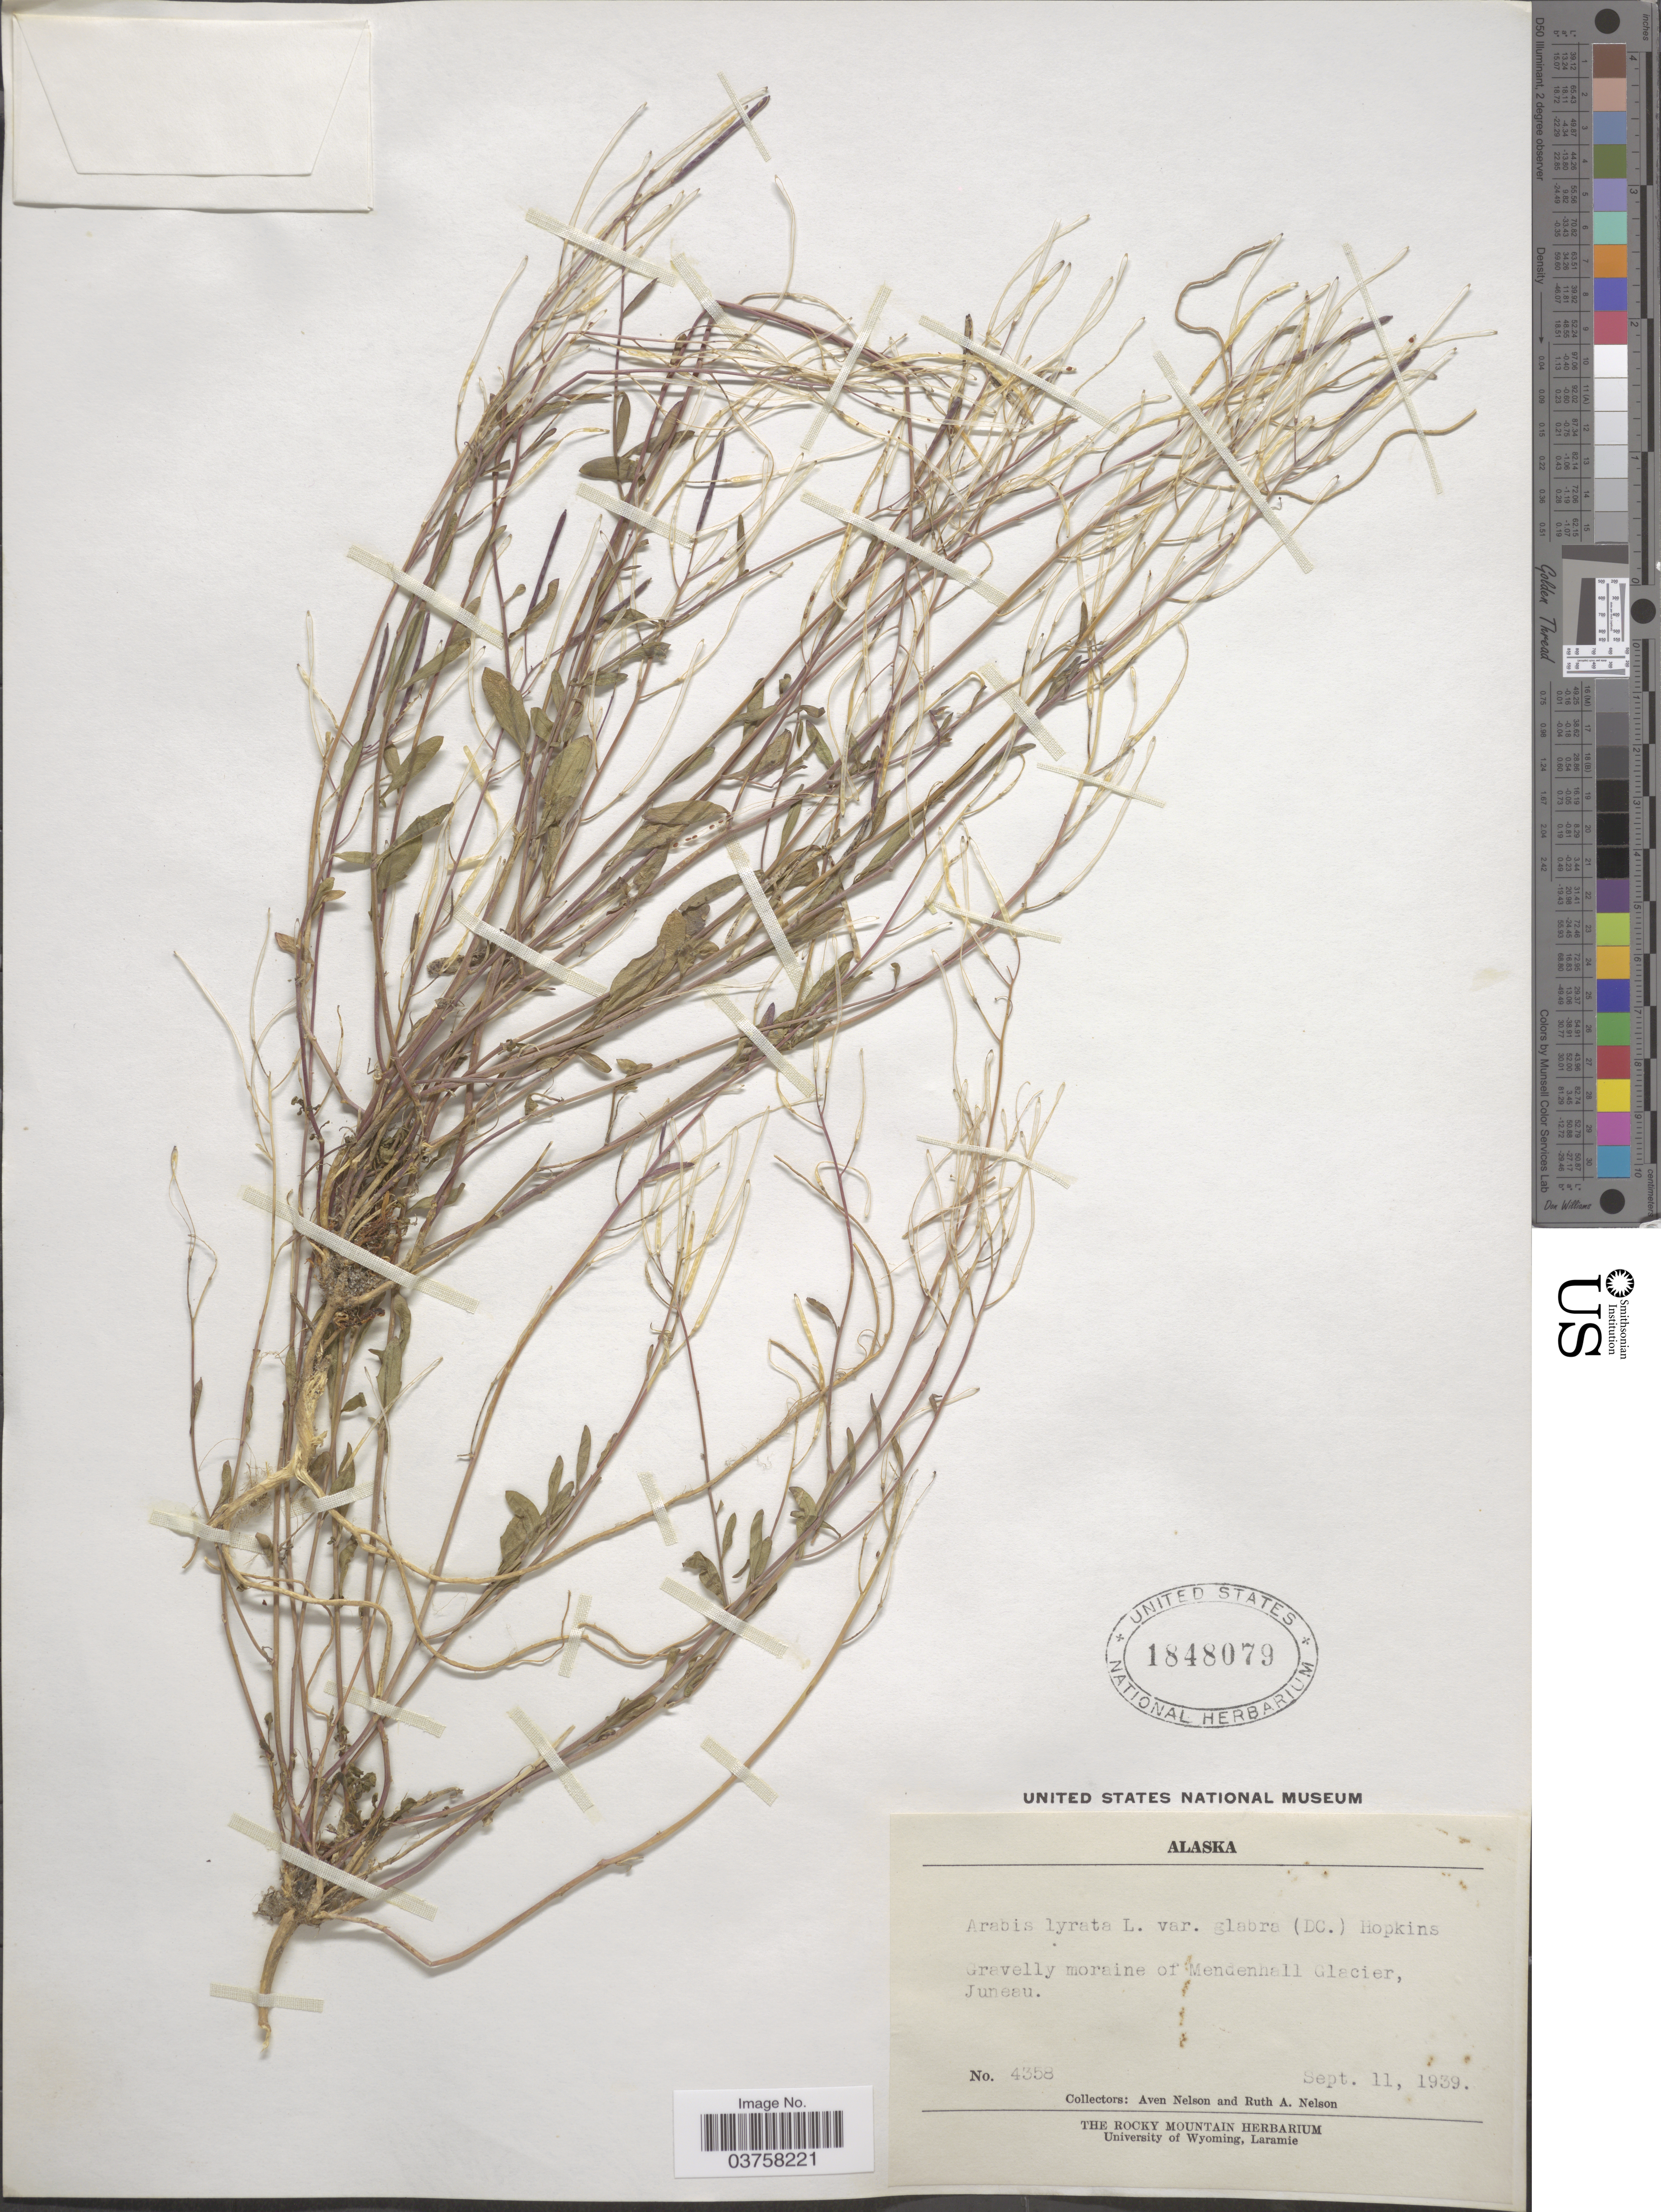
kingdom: Plantae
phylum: Tracheophyta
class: Magnoliopsida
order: Brassicales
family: Brassicaceae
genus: Arabis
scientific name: Arabis lyrata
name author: L.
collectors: A. Nelson & R. A. Nelson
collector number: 4358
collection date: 1939-09-11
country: United States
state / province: Alaska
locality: Gravelly moraine of Mendenhall Glacier, Juneau.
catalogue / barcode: US 1848079